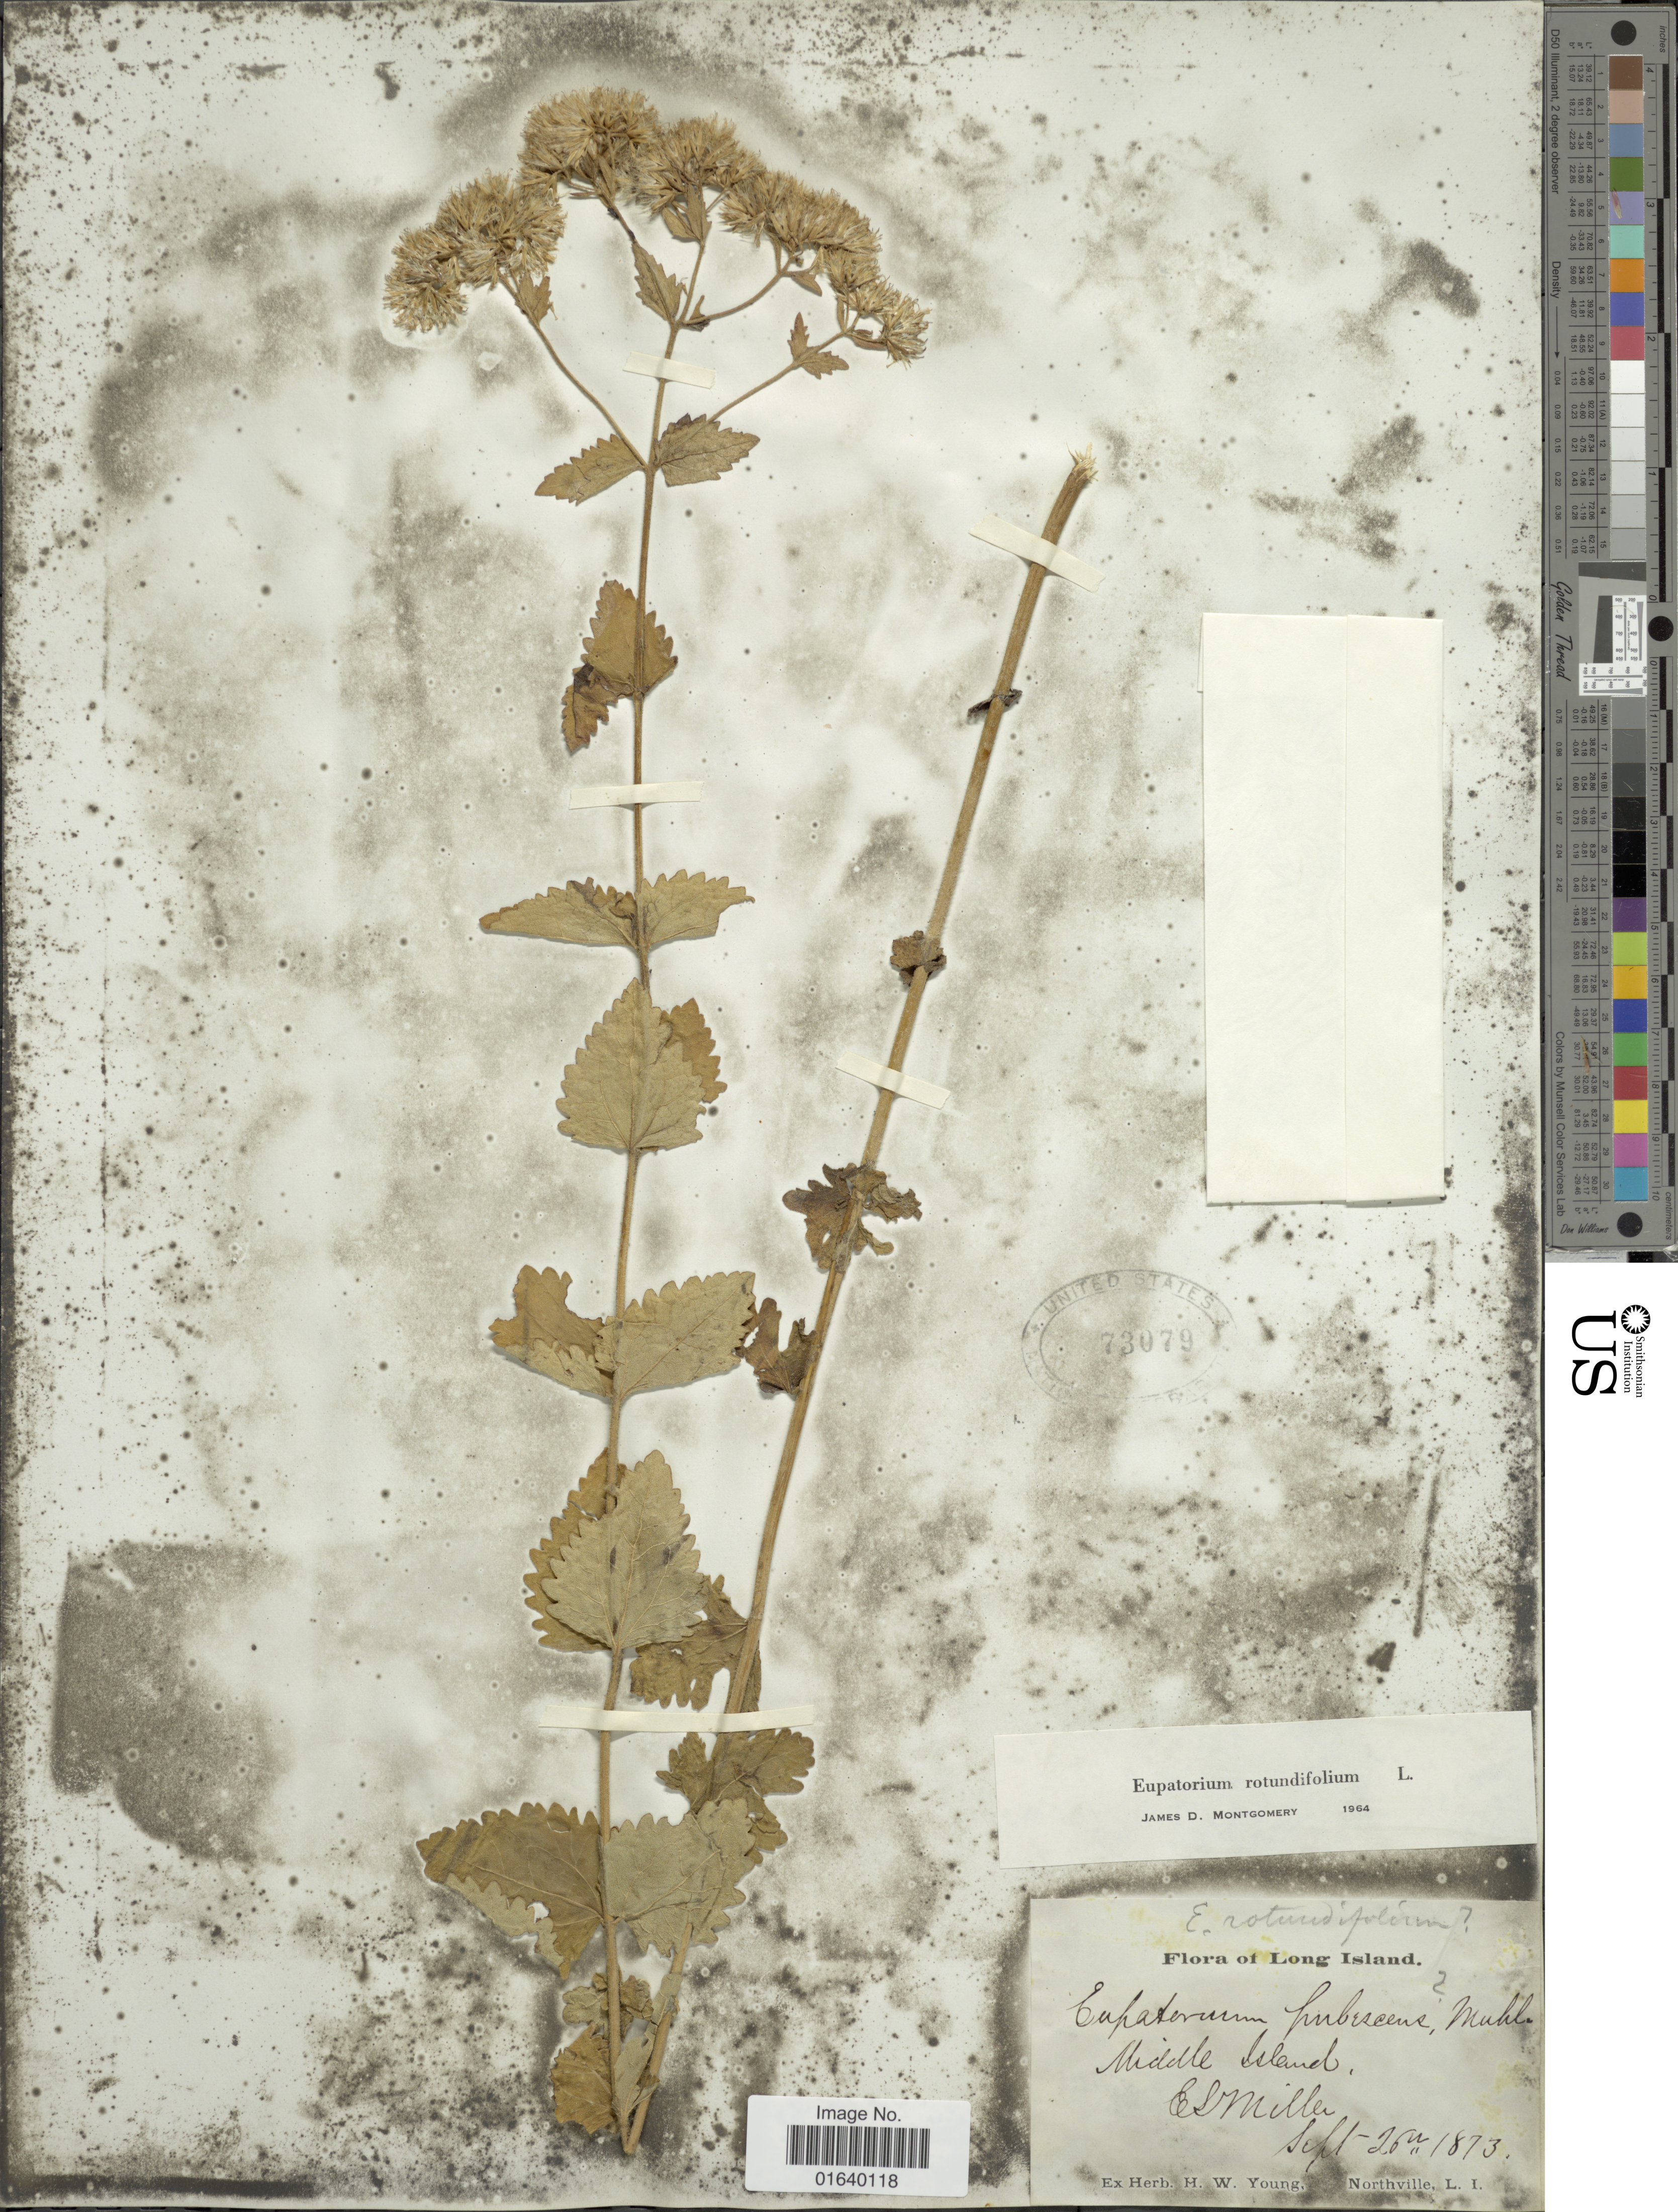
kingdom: Plantae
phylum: Tracheophyta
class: Magnoliopsida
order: Asterales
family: Asteraceae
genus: Eupatorium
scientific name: Eupatorium rotundifolium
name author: L.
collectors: E. S. Miller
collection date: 1873-09-26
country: United States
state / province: New York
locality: Middle Island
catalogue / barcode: US 73079